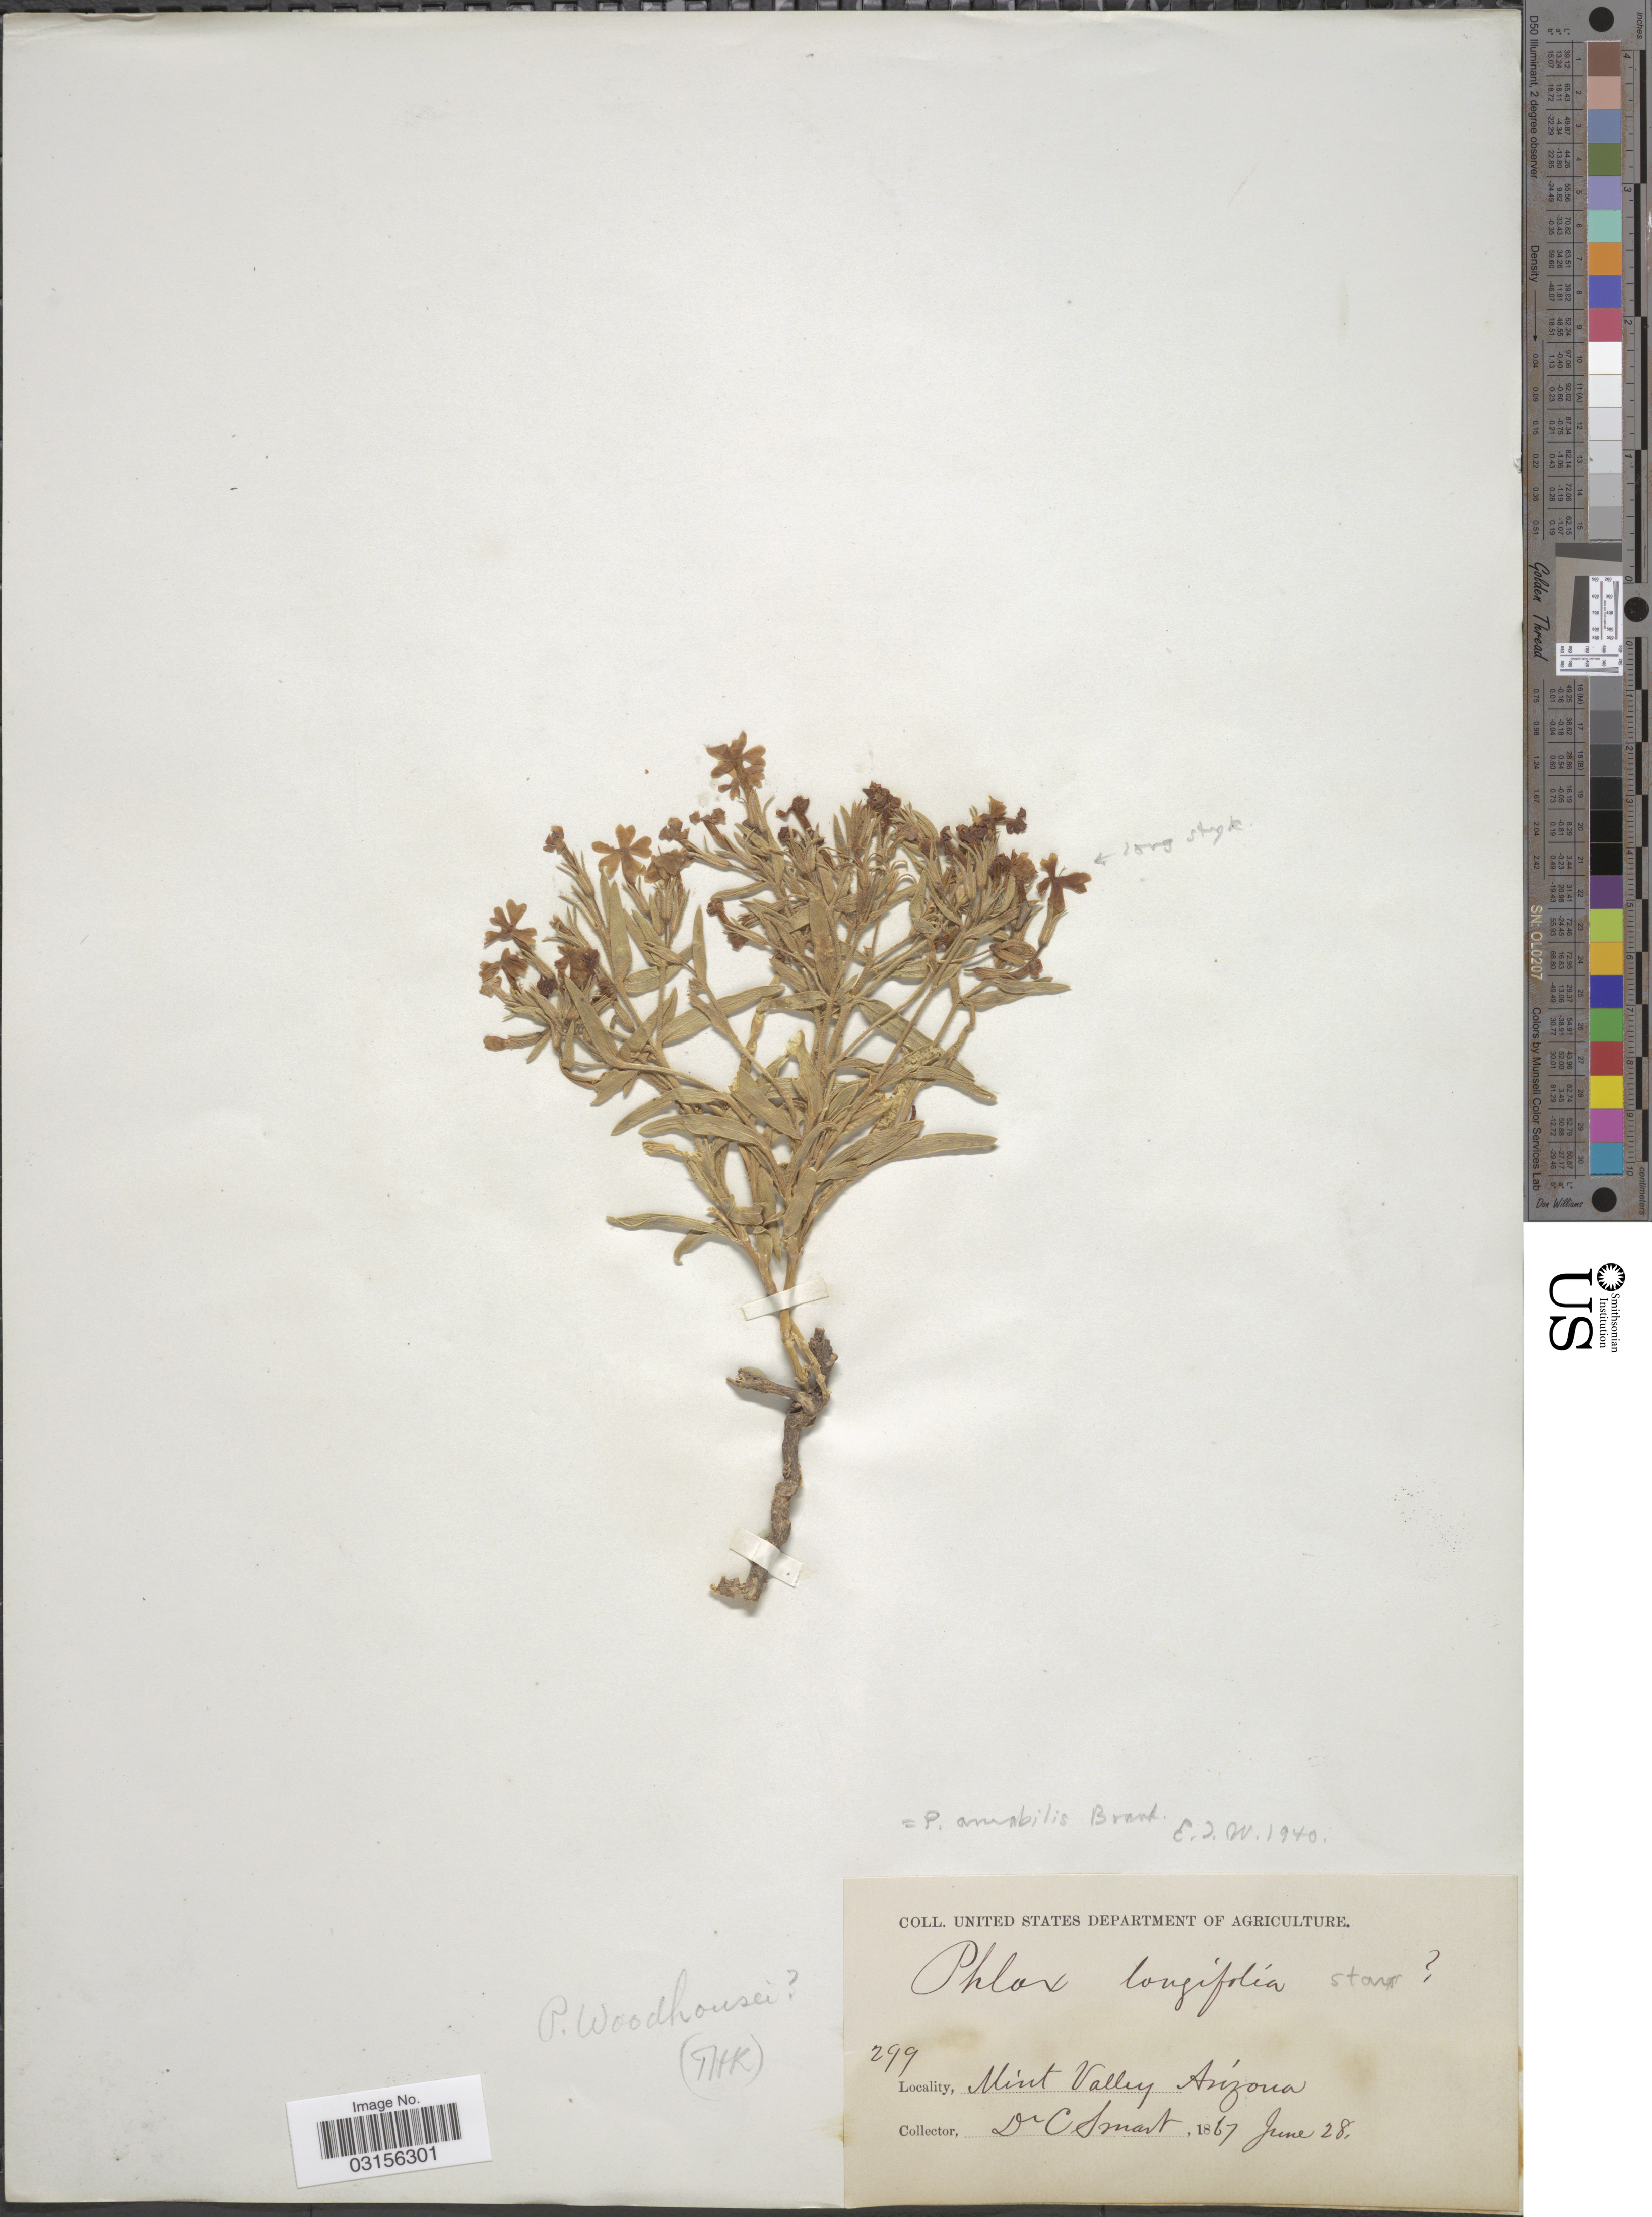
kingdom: Plantae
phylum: Tracheophyta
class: Magnoliopsida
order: Ericales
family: Polemoniaceae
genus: Phlox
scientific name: Phlox amabilis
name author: Brand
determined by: Mayfield, M. H.; Ferguson, C. J.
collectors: C. Smart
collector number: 299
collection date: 1867-06-28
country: United States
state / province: Arizona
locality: Mint Valley.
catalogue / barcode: US 103087